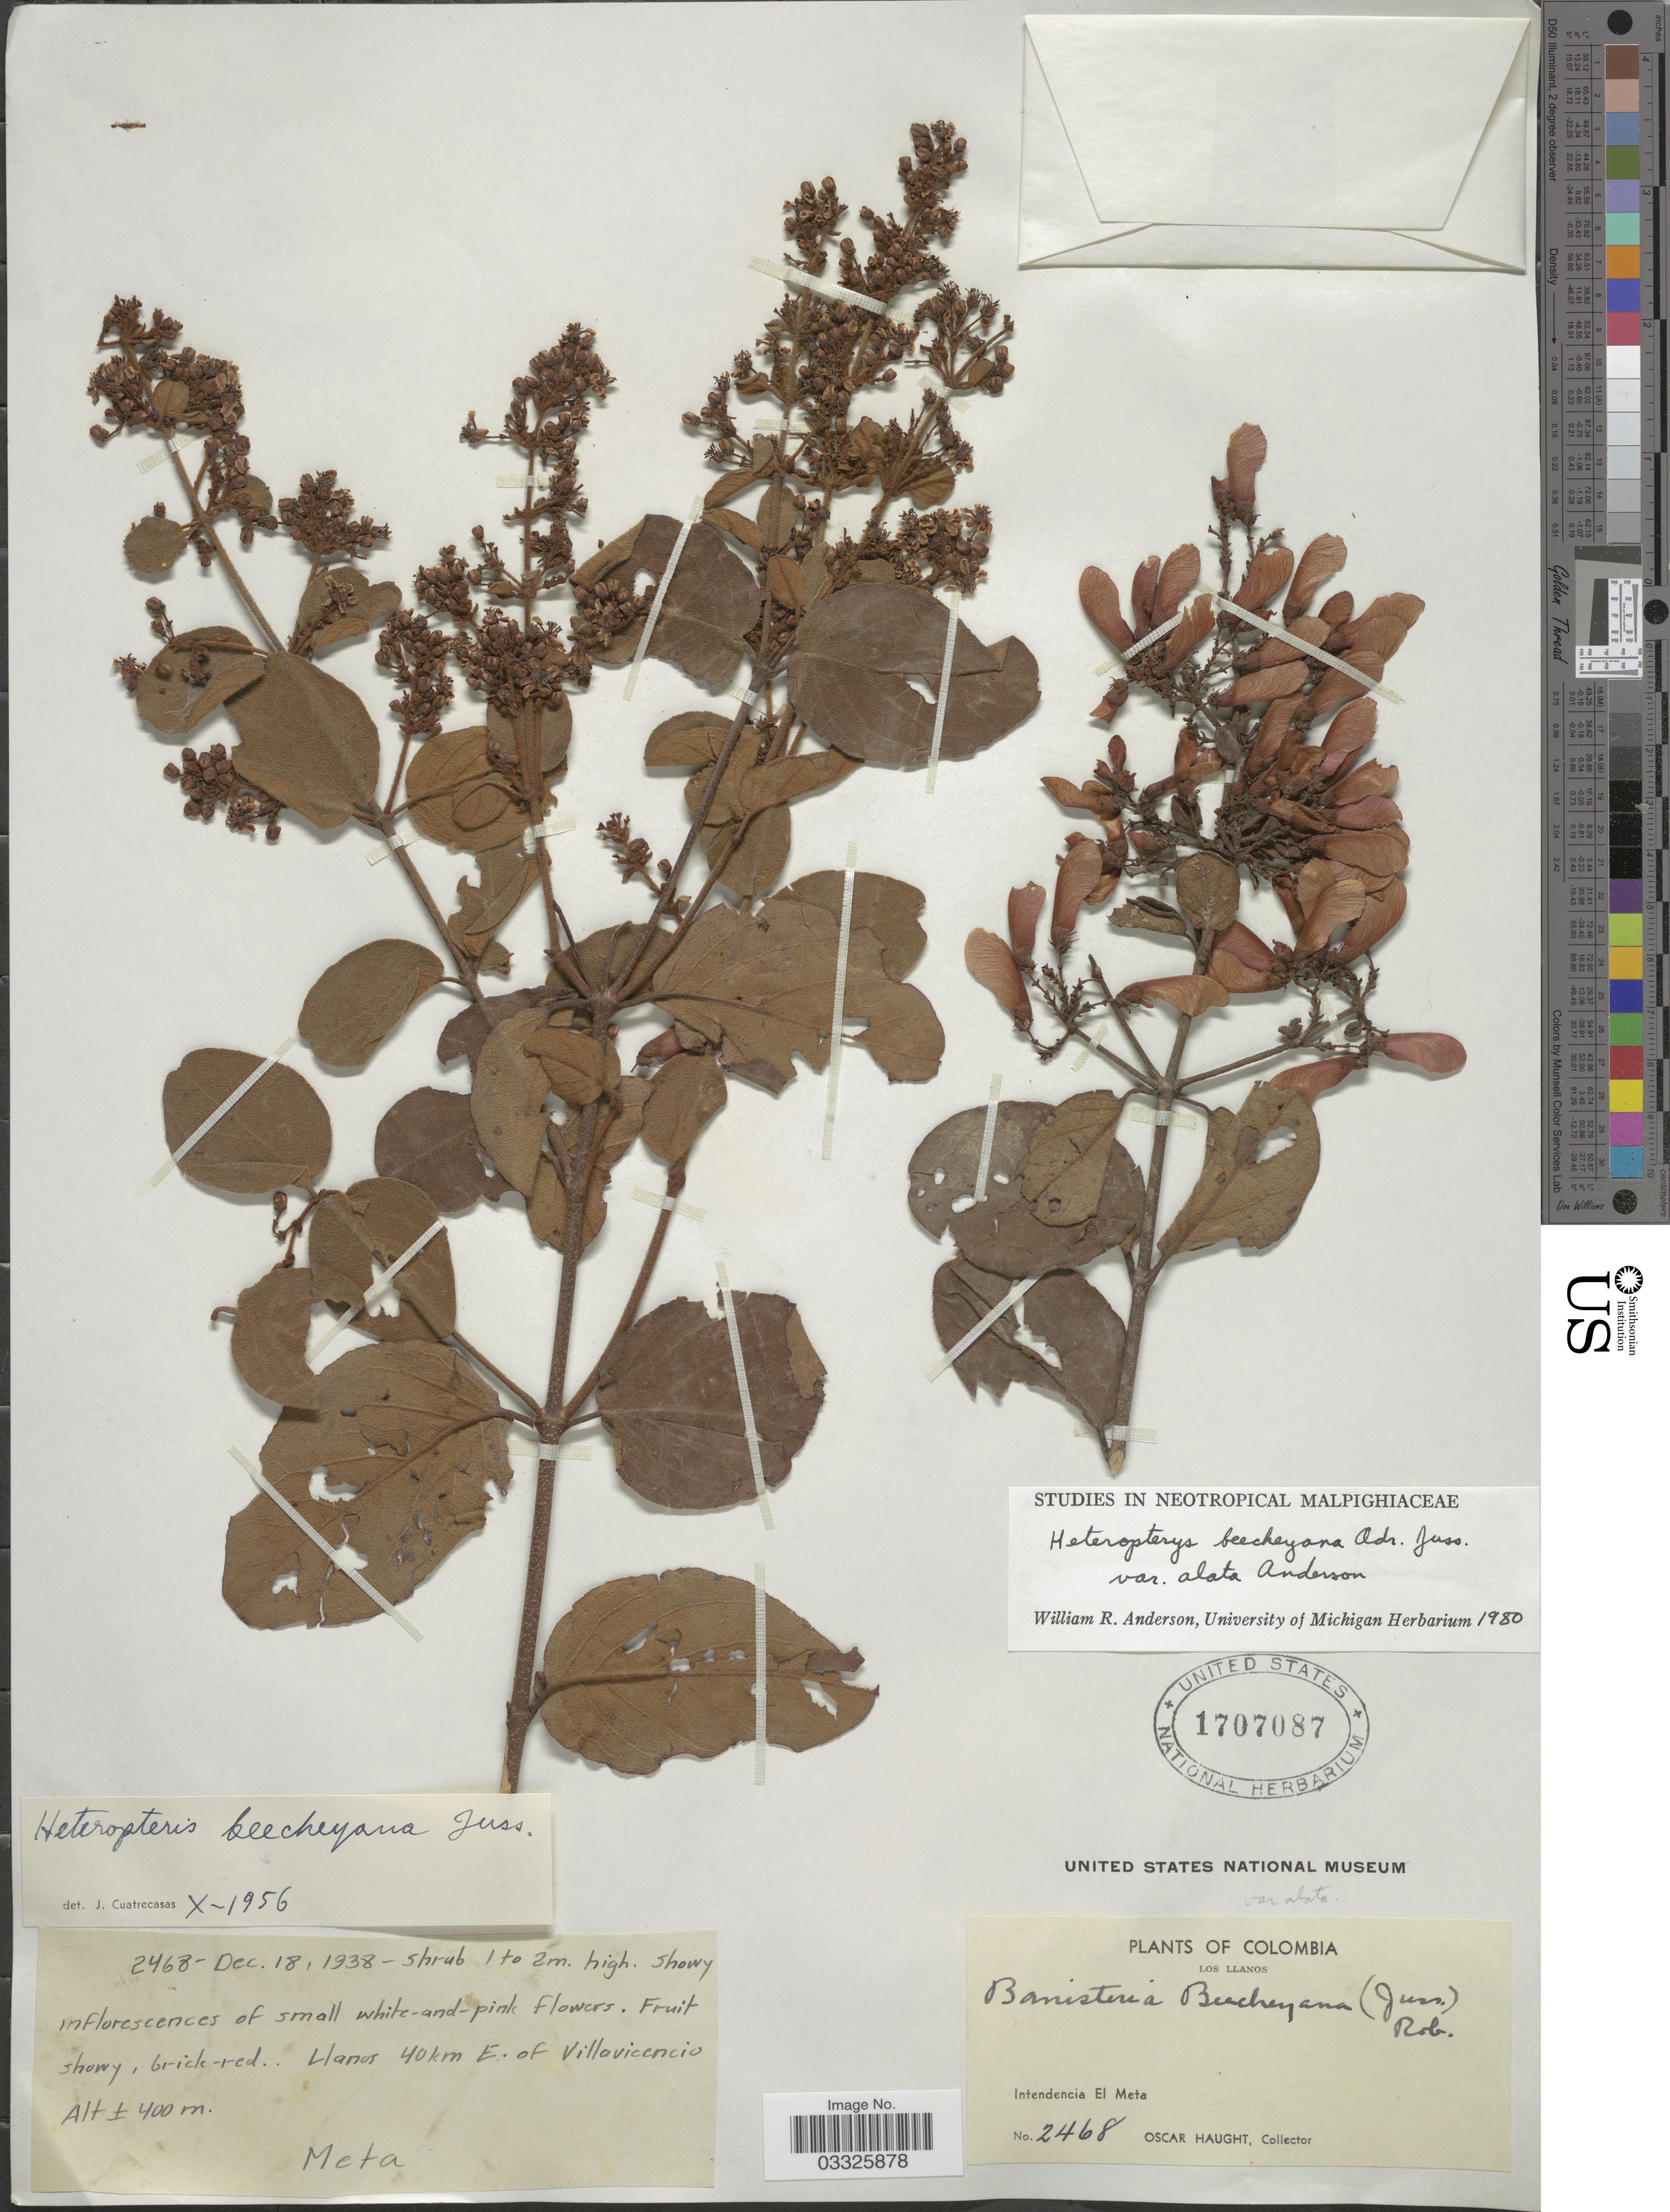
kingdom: Plantae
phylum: Tracheophyta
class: Magnoliopsida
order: Malpighiales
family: Malpighiaceae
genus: Heteropterys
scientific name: Heteropterys beecheyana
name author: A. Juss.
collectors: O. L. Haught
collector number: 2468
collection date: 1938-12-18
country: Colombia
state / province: Meta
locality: Intendencia El Meta. Llanos 40 km E. of Villavicencio.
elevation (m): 400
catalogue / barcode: US 1707087